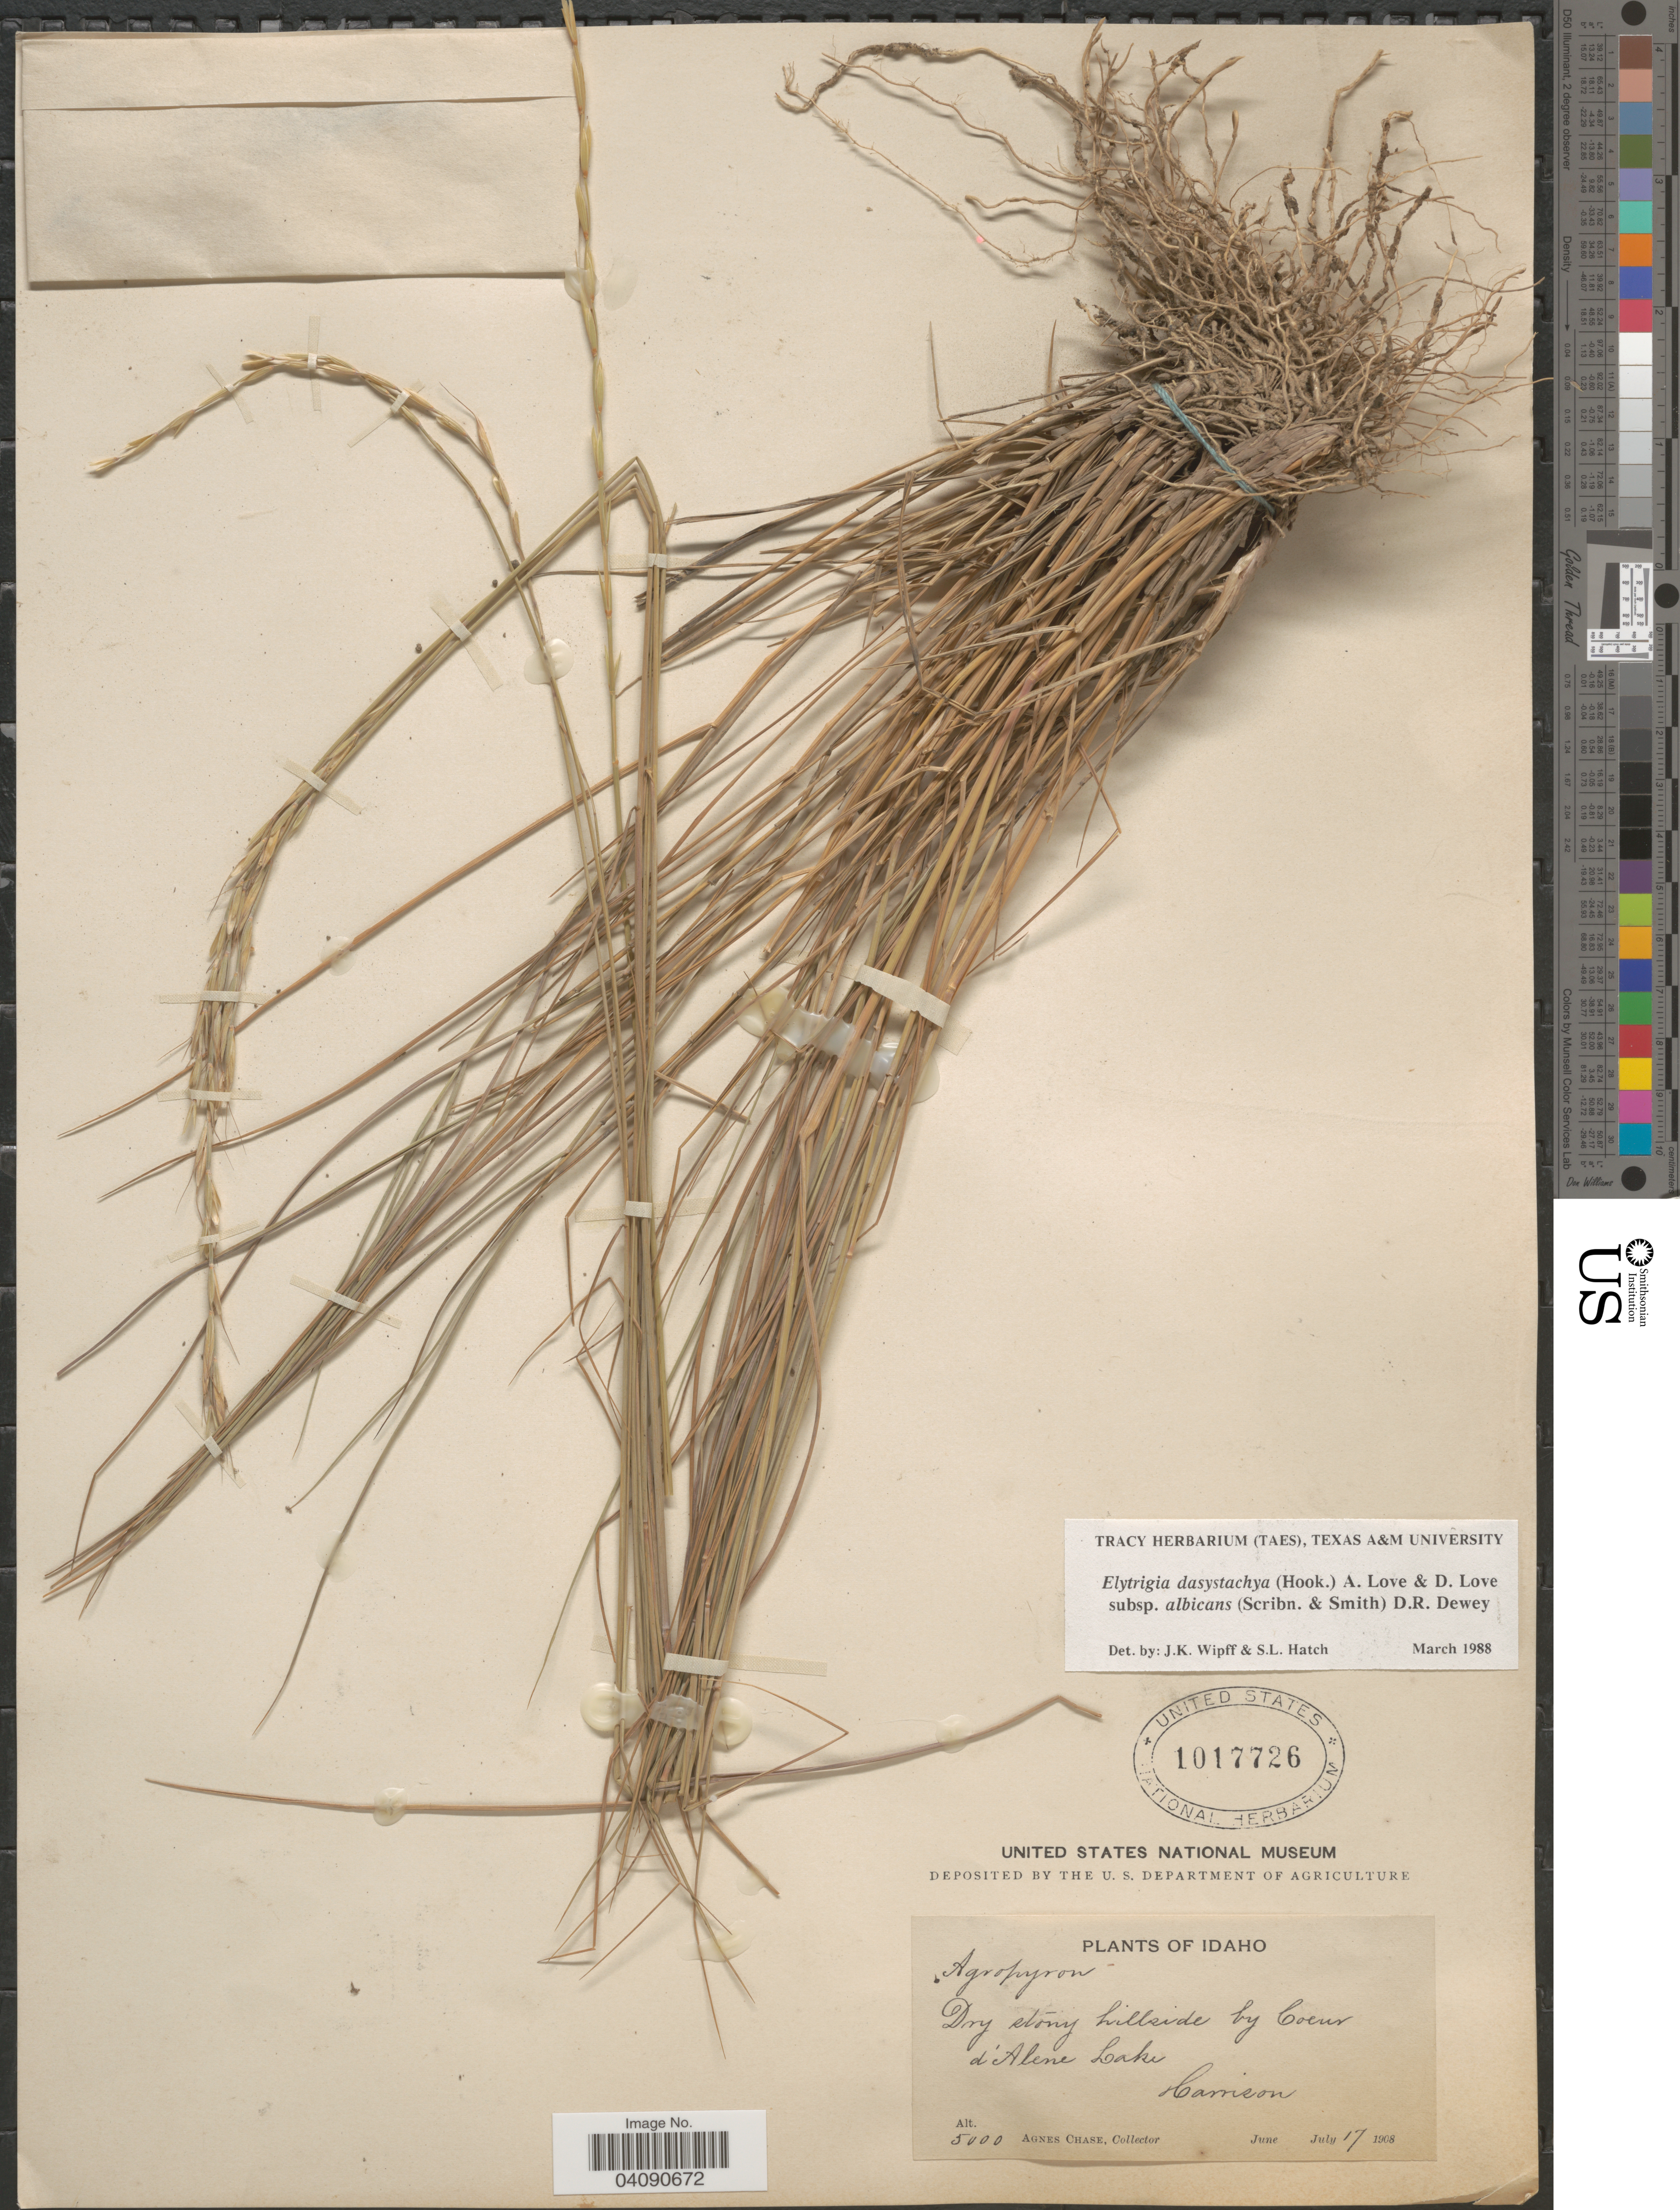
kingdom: Plantae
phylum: Tracheophyta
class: Liliopsida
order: Poales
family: Poaceae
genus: Elymus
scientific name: Elymus albicans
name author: (Scribn. & J.G. Sm.) Á. Löve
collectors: A. Chase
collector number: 5000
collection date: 1908-07-17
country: United States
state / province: Idaho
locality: Dry stony hillside by Coeur d'Alene Lake. Carrison.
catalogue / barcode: US 1017726